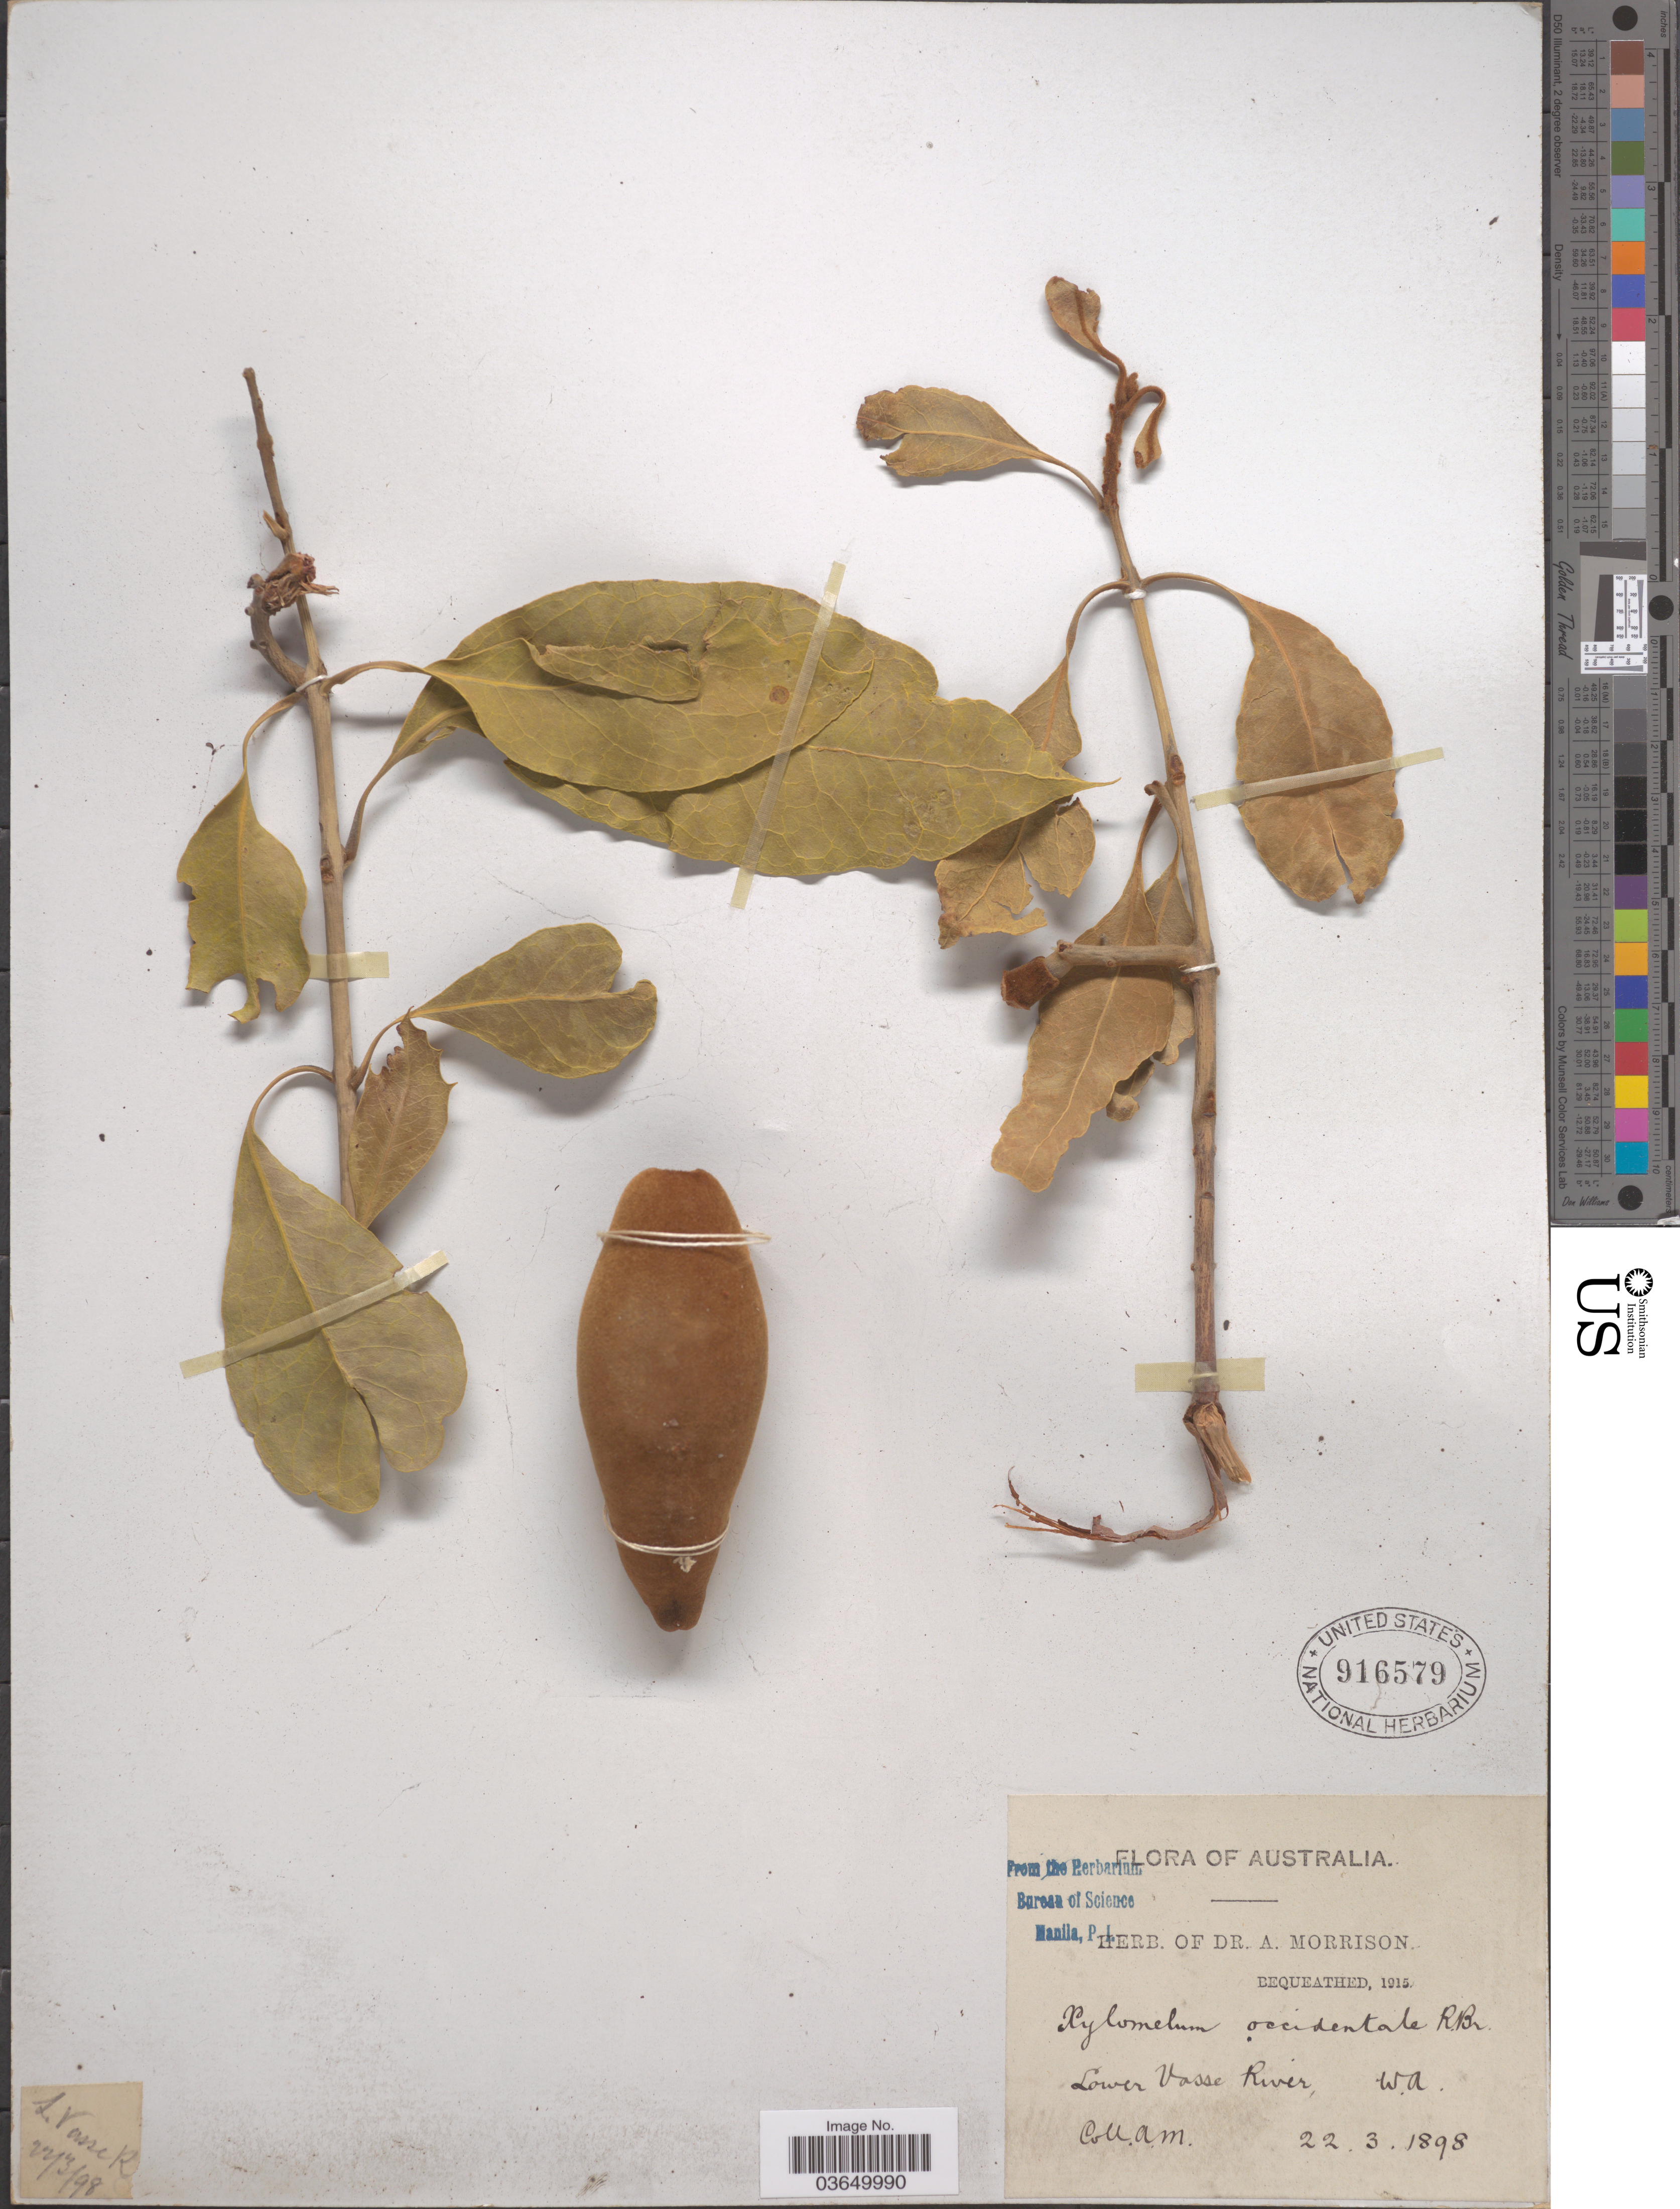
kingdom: Plantae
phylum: Tracheophyta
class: Magnoliopsida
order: Proteales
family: Proteaceae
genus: Xylomelum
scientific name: Xylomelum occidentale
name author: R. Br.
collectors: A. Morrison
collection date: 1898-03-22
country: Australia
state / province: Western Australia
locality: Lower Vasse River. W.A.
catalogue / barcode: US 916579